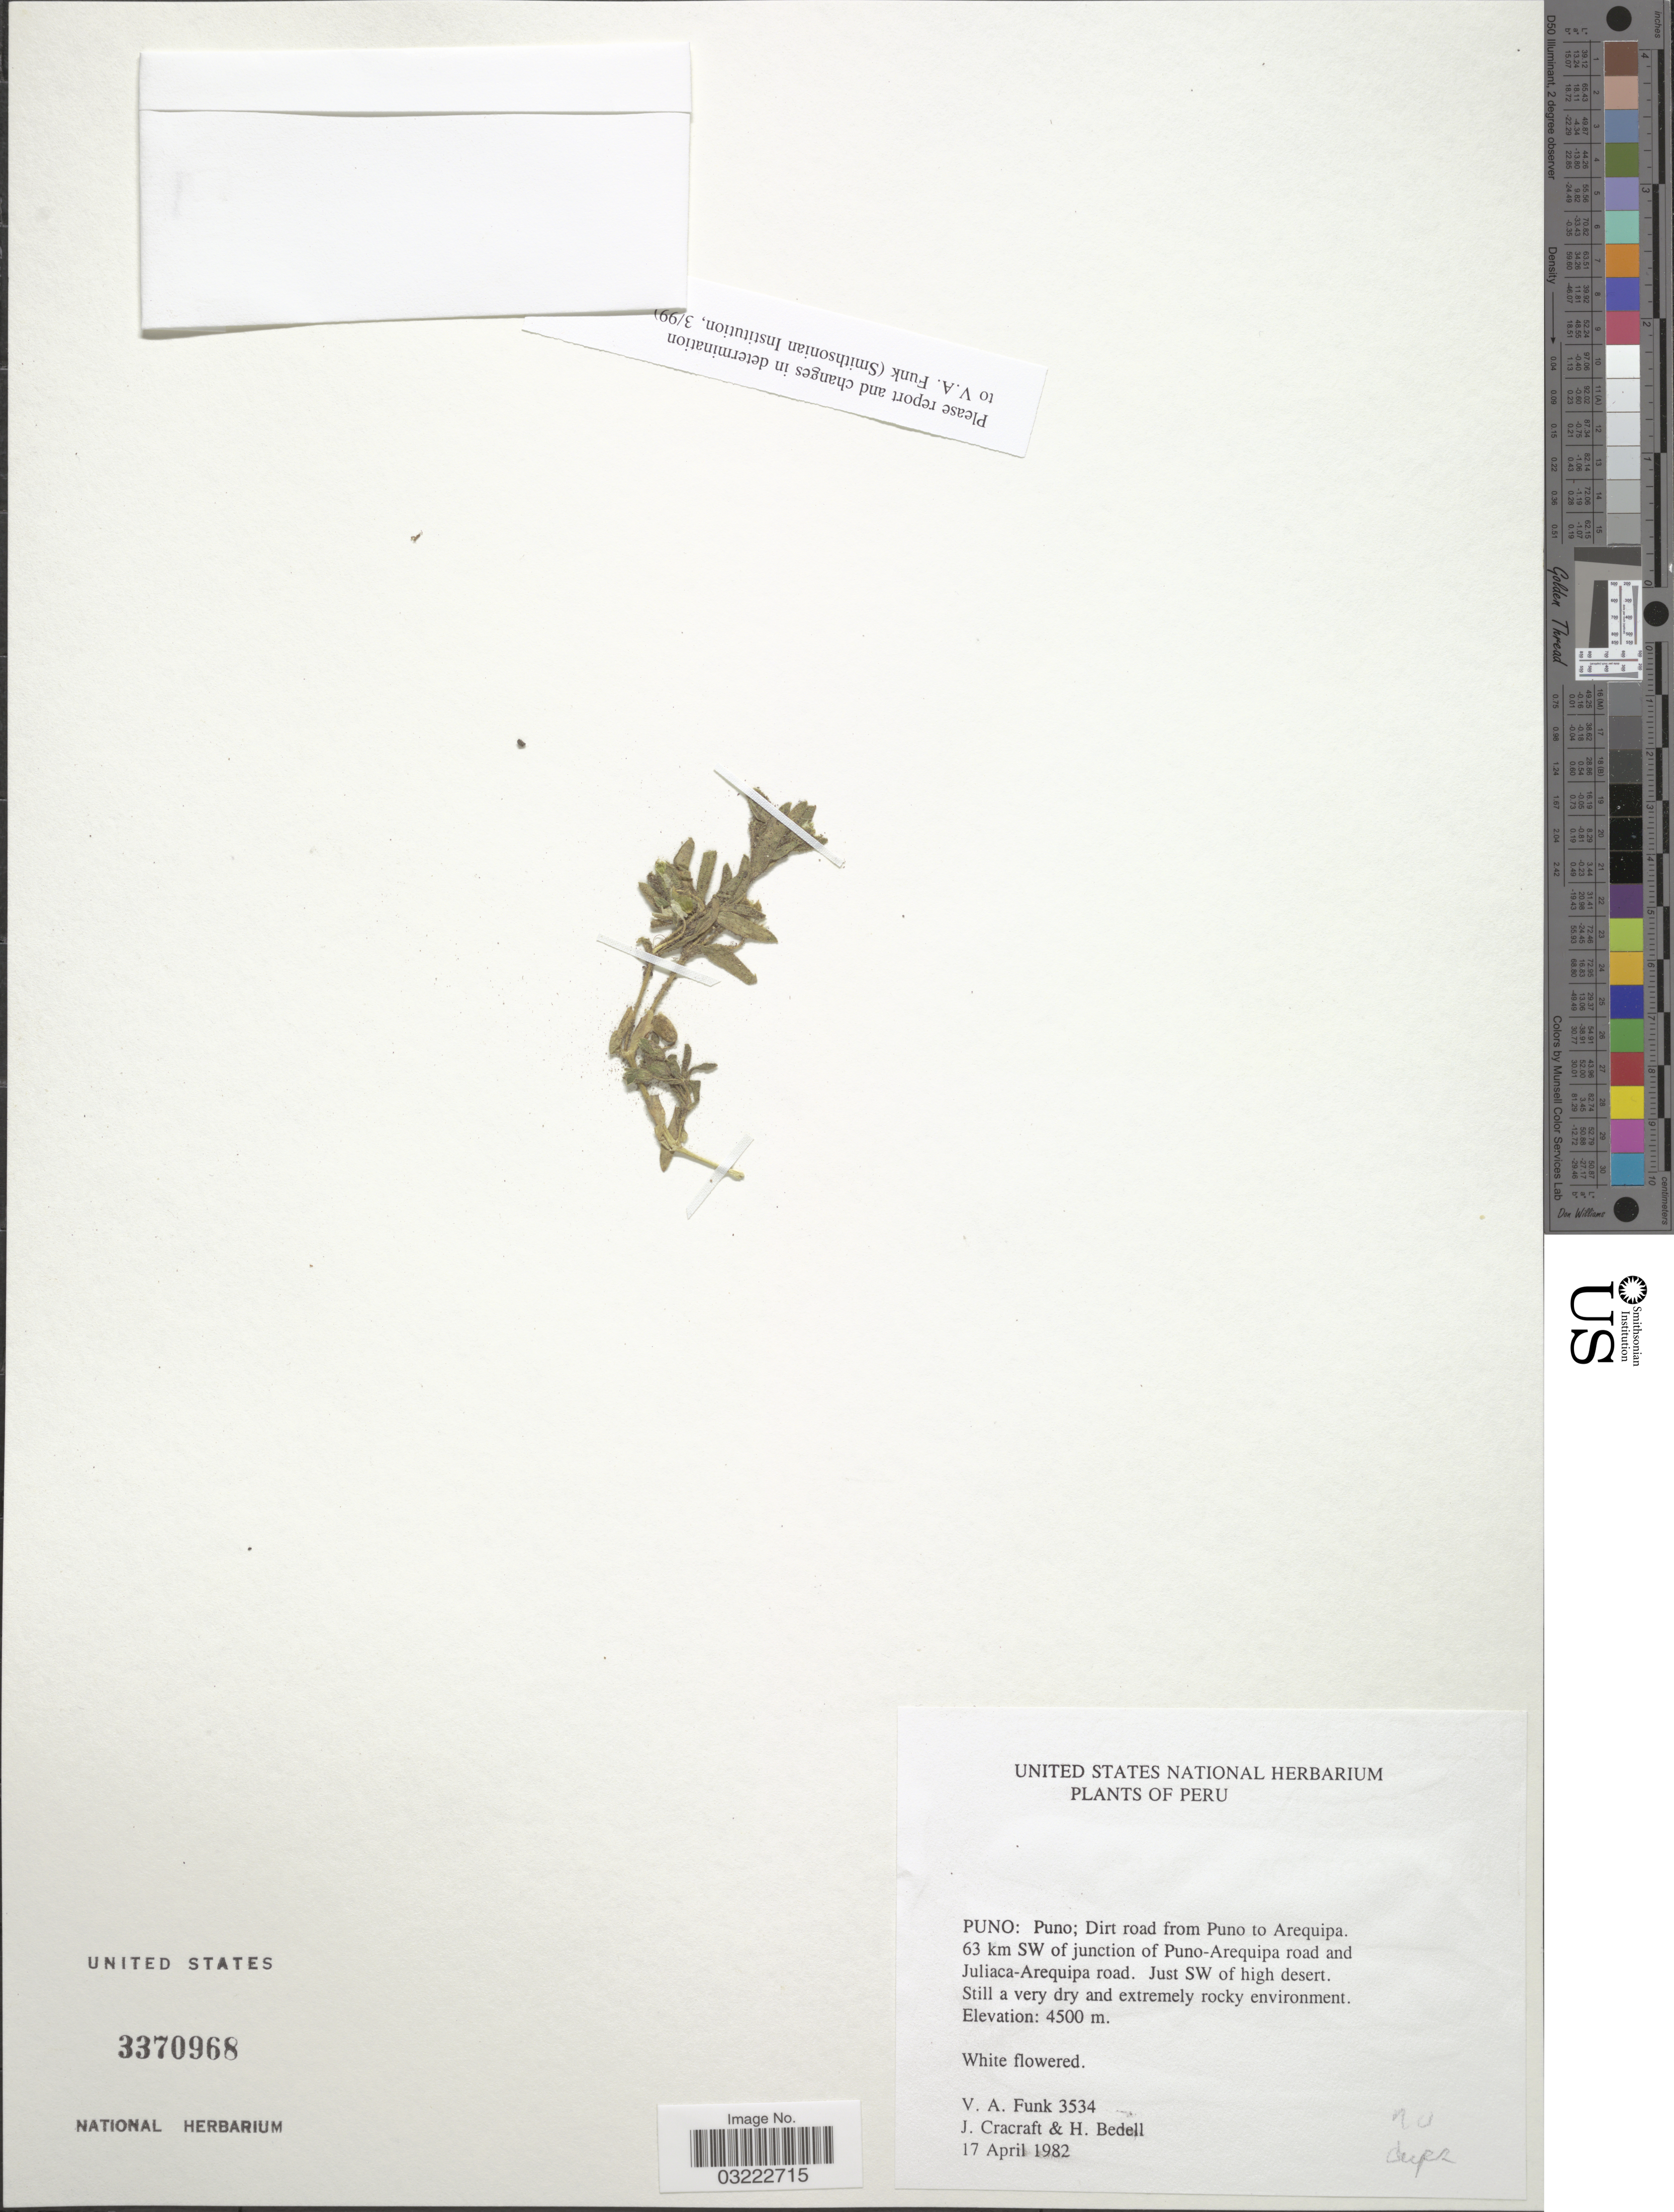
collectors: V. Funk, J. L. Cracraft & H. Bedell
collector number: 3534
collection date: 1982-04-17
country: Peru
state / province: Puno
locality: Dirt road from Punto to Arequipa. 63 km SW of junction of Puno-Arequipa road and Juliaca-Arequipa road. Just SW of high desert.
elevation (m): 4500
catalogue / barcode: US 3370968